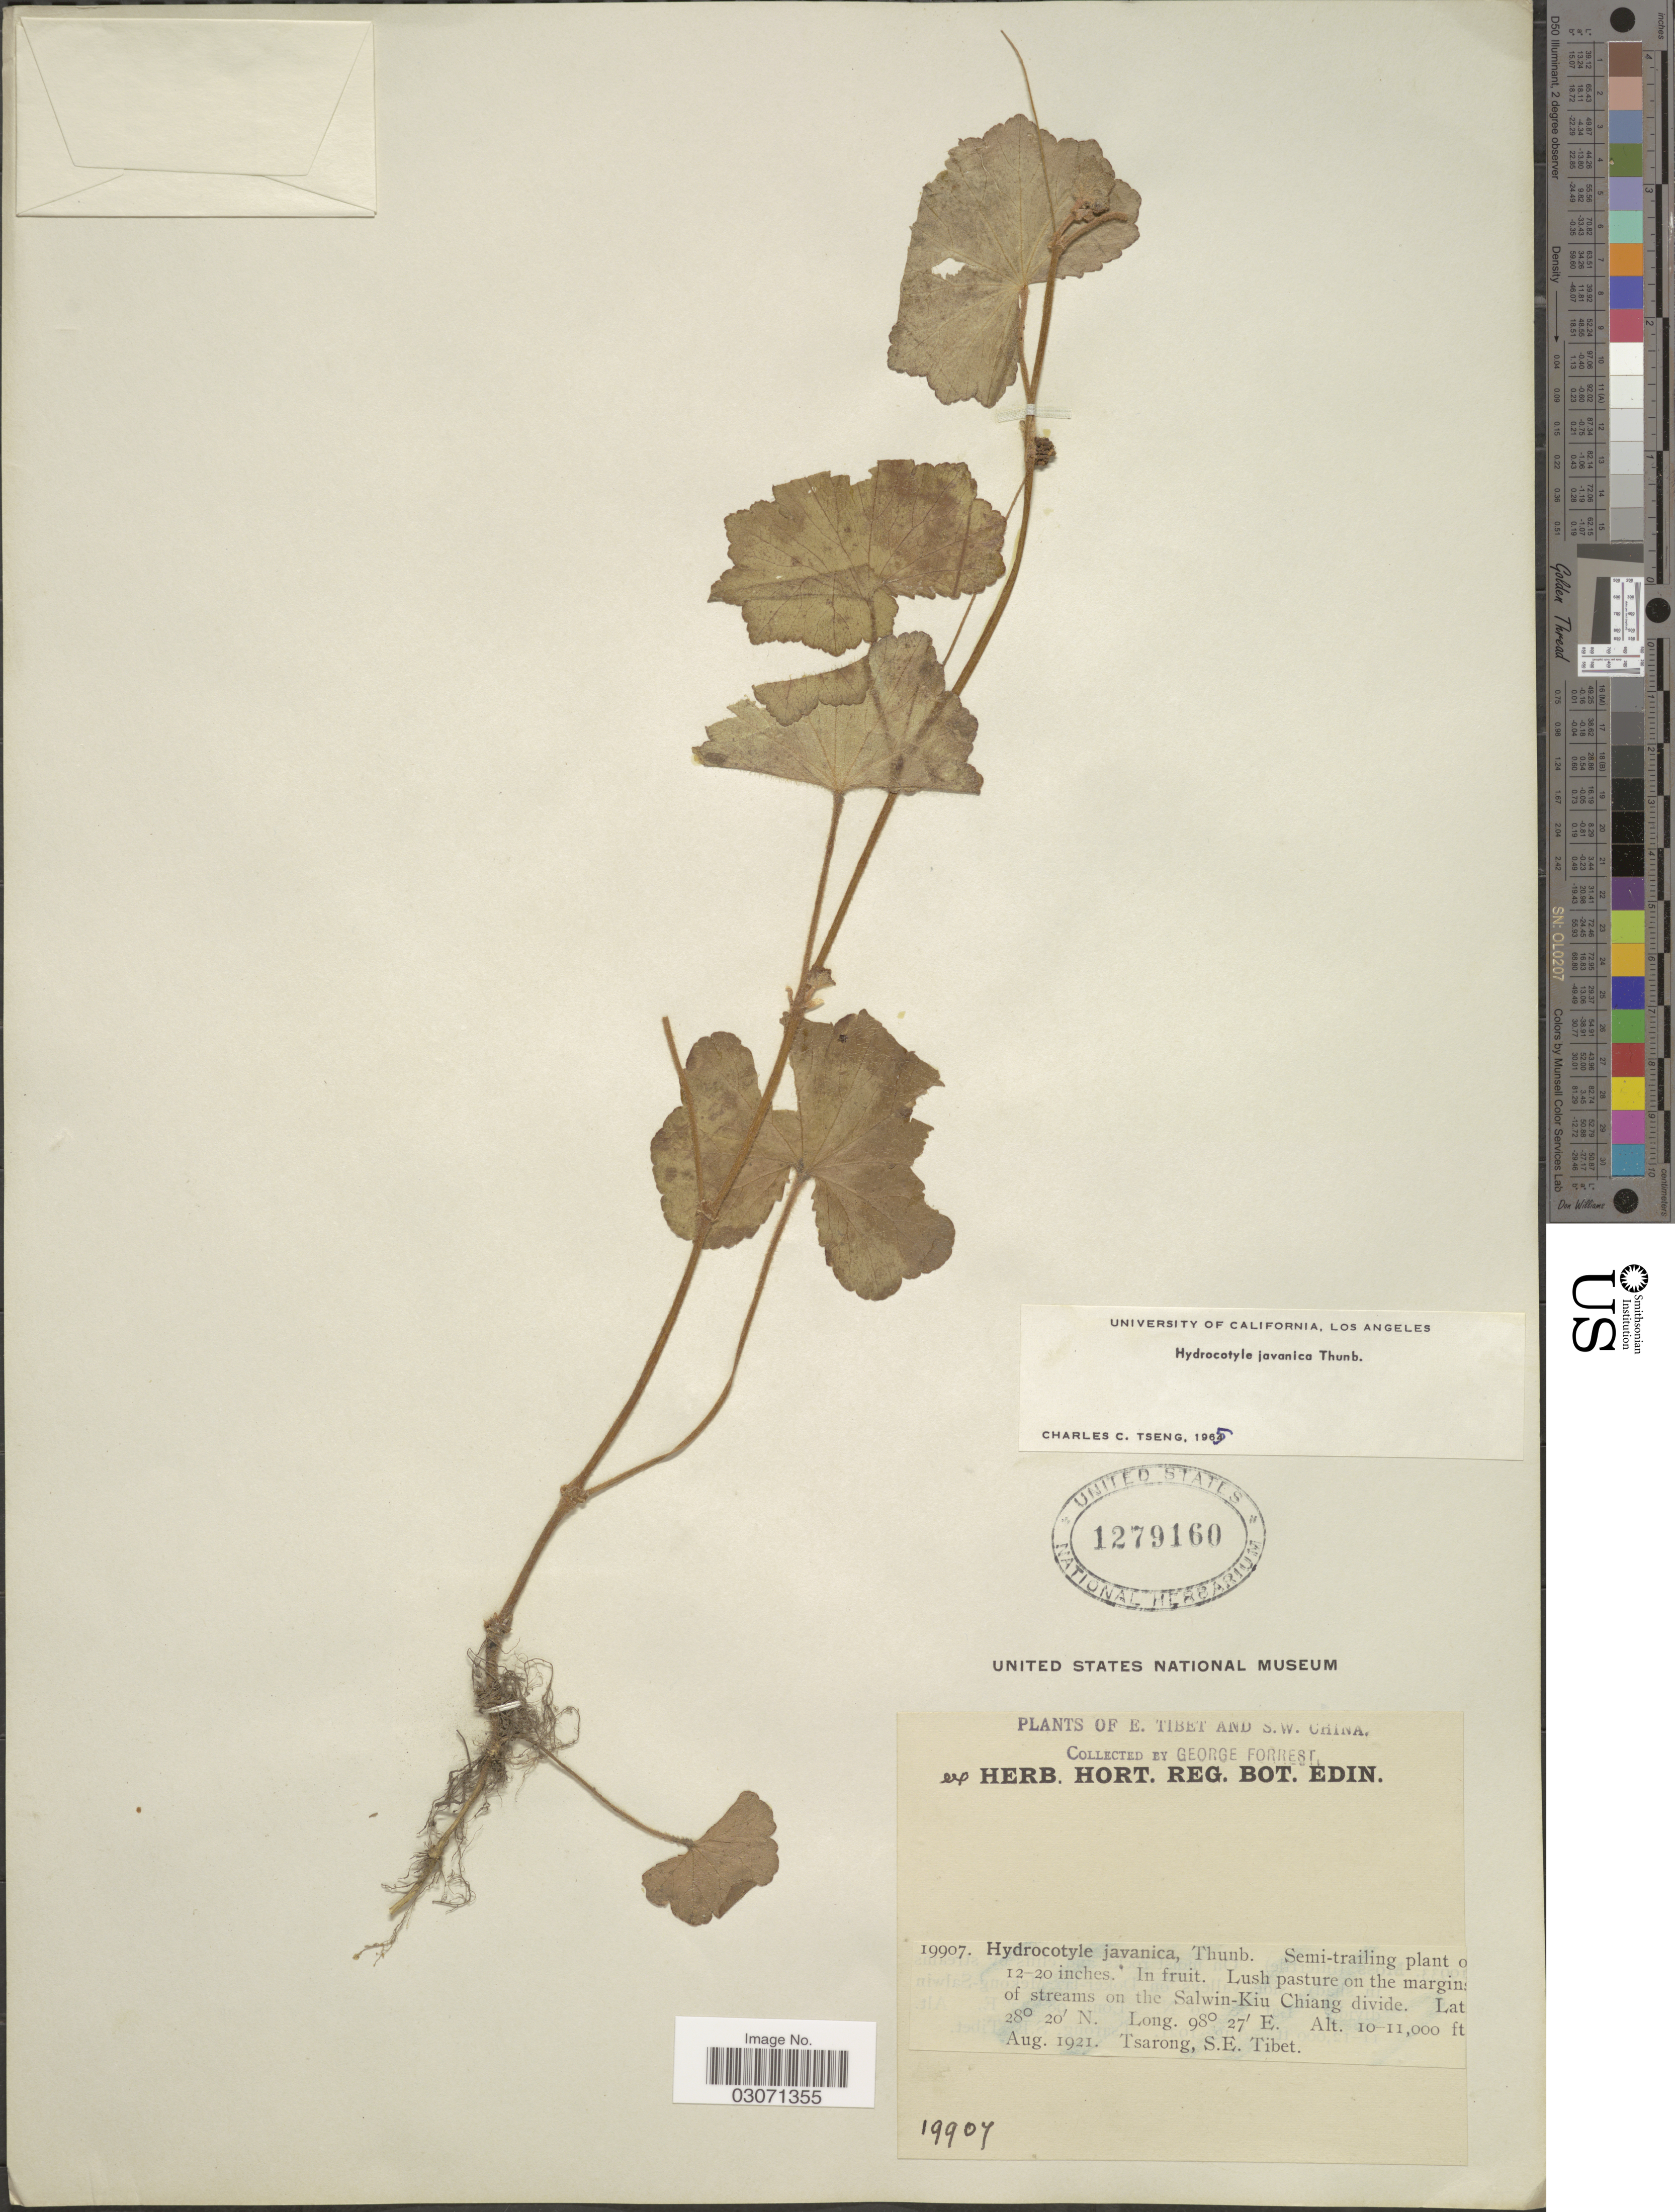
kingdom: Plantae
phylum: Tracheophyta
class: Magnoliopsida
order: Apiales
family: Araliaceae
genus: Hydrocotyle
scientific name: Hydrocotyle javanica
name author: Thunb.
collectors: G. Forrest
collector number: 19907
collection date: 1921-08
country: China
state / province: Xizang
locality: E. Tibet and S.W. China. Lush pasture on the margins of streams on the Salwin-Kiu Chiang divide. Starong, S.E. Tibet.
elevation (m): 3048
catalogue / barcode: US 1279160